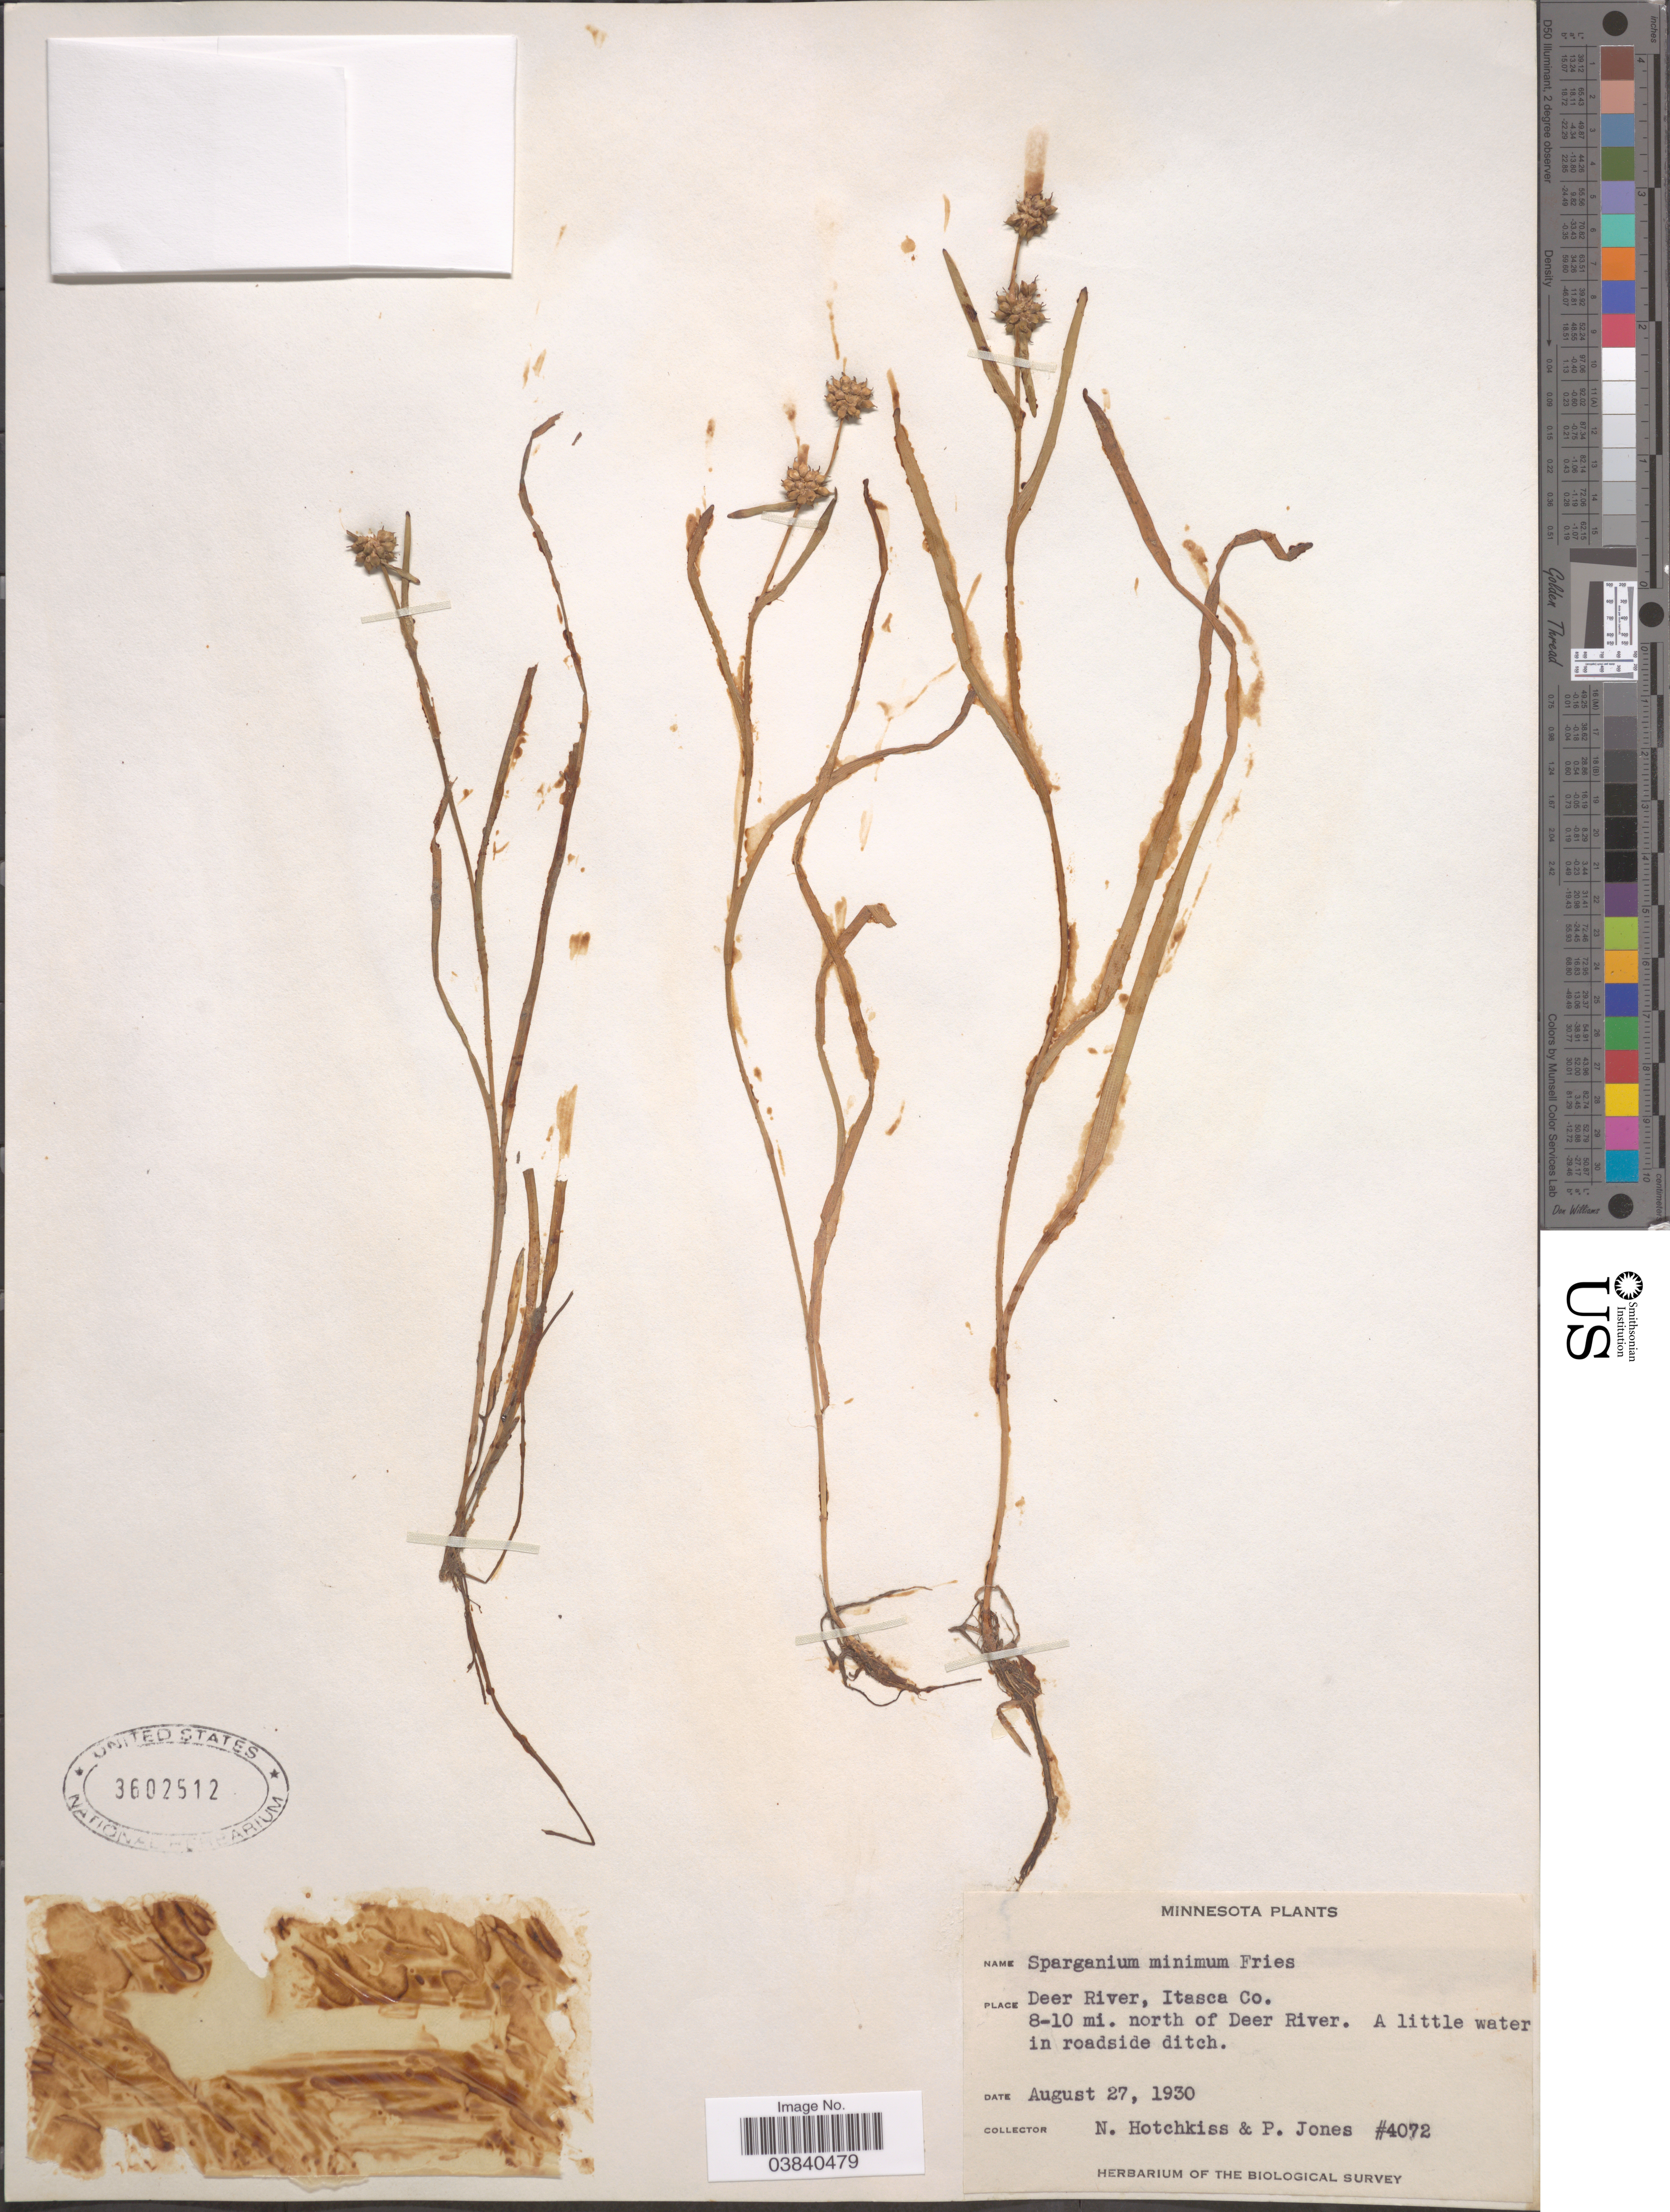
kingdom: Plantae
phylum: Tracheophyta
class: Liliopsida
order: Poales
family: Typhaceae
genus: Sparganium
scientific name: Sparganium minimum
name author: Wallr.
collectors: N. Hotchkiss & P. Jones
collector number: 4072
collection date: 1930-08-27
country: United States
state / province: Minnesota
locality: Deer River, Itasca Co. 8-10 mi. north of Deer River.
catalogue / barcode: US 3602512